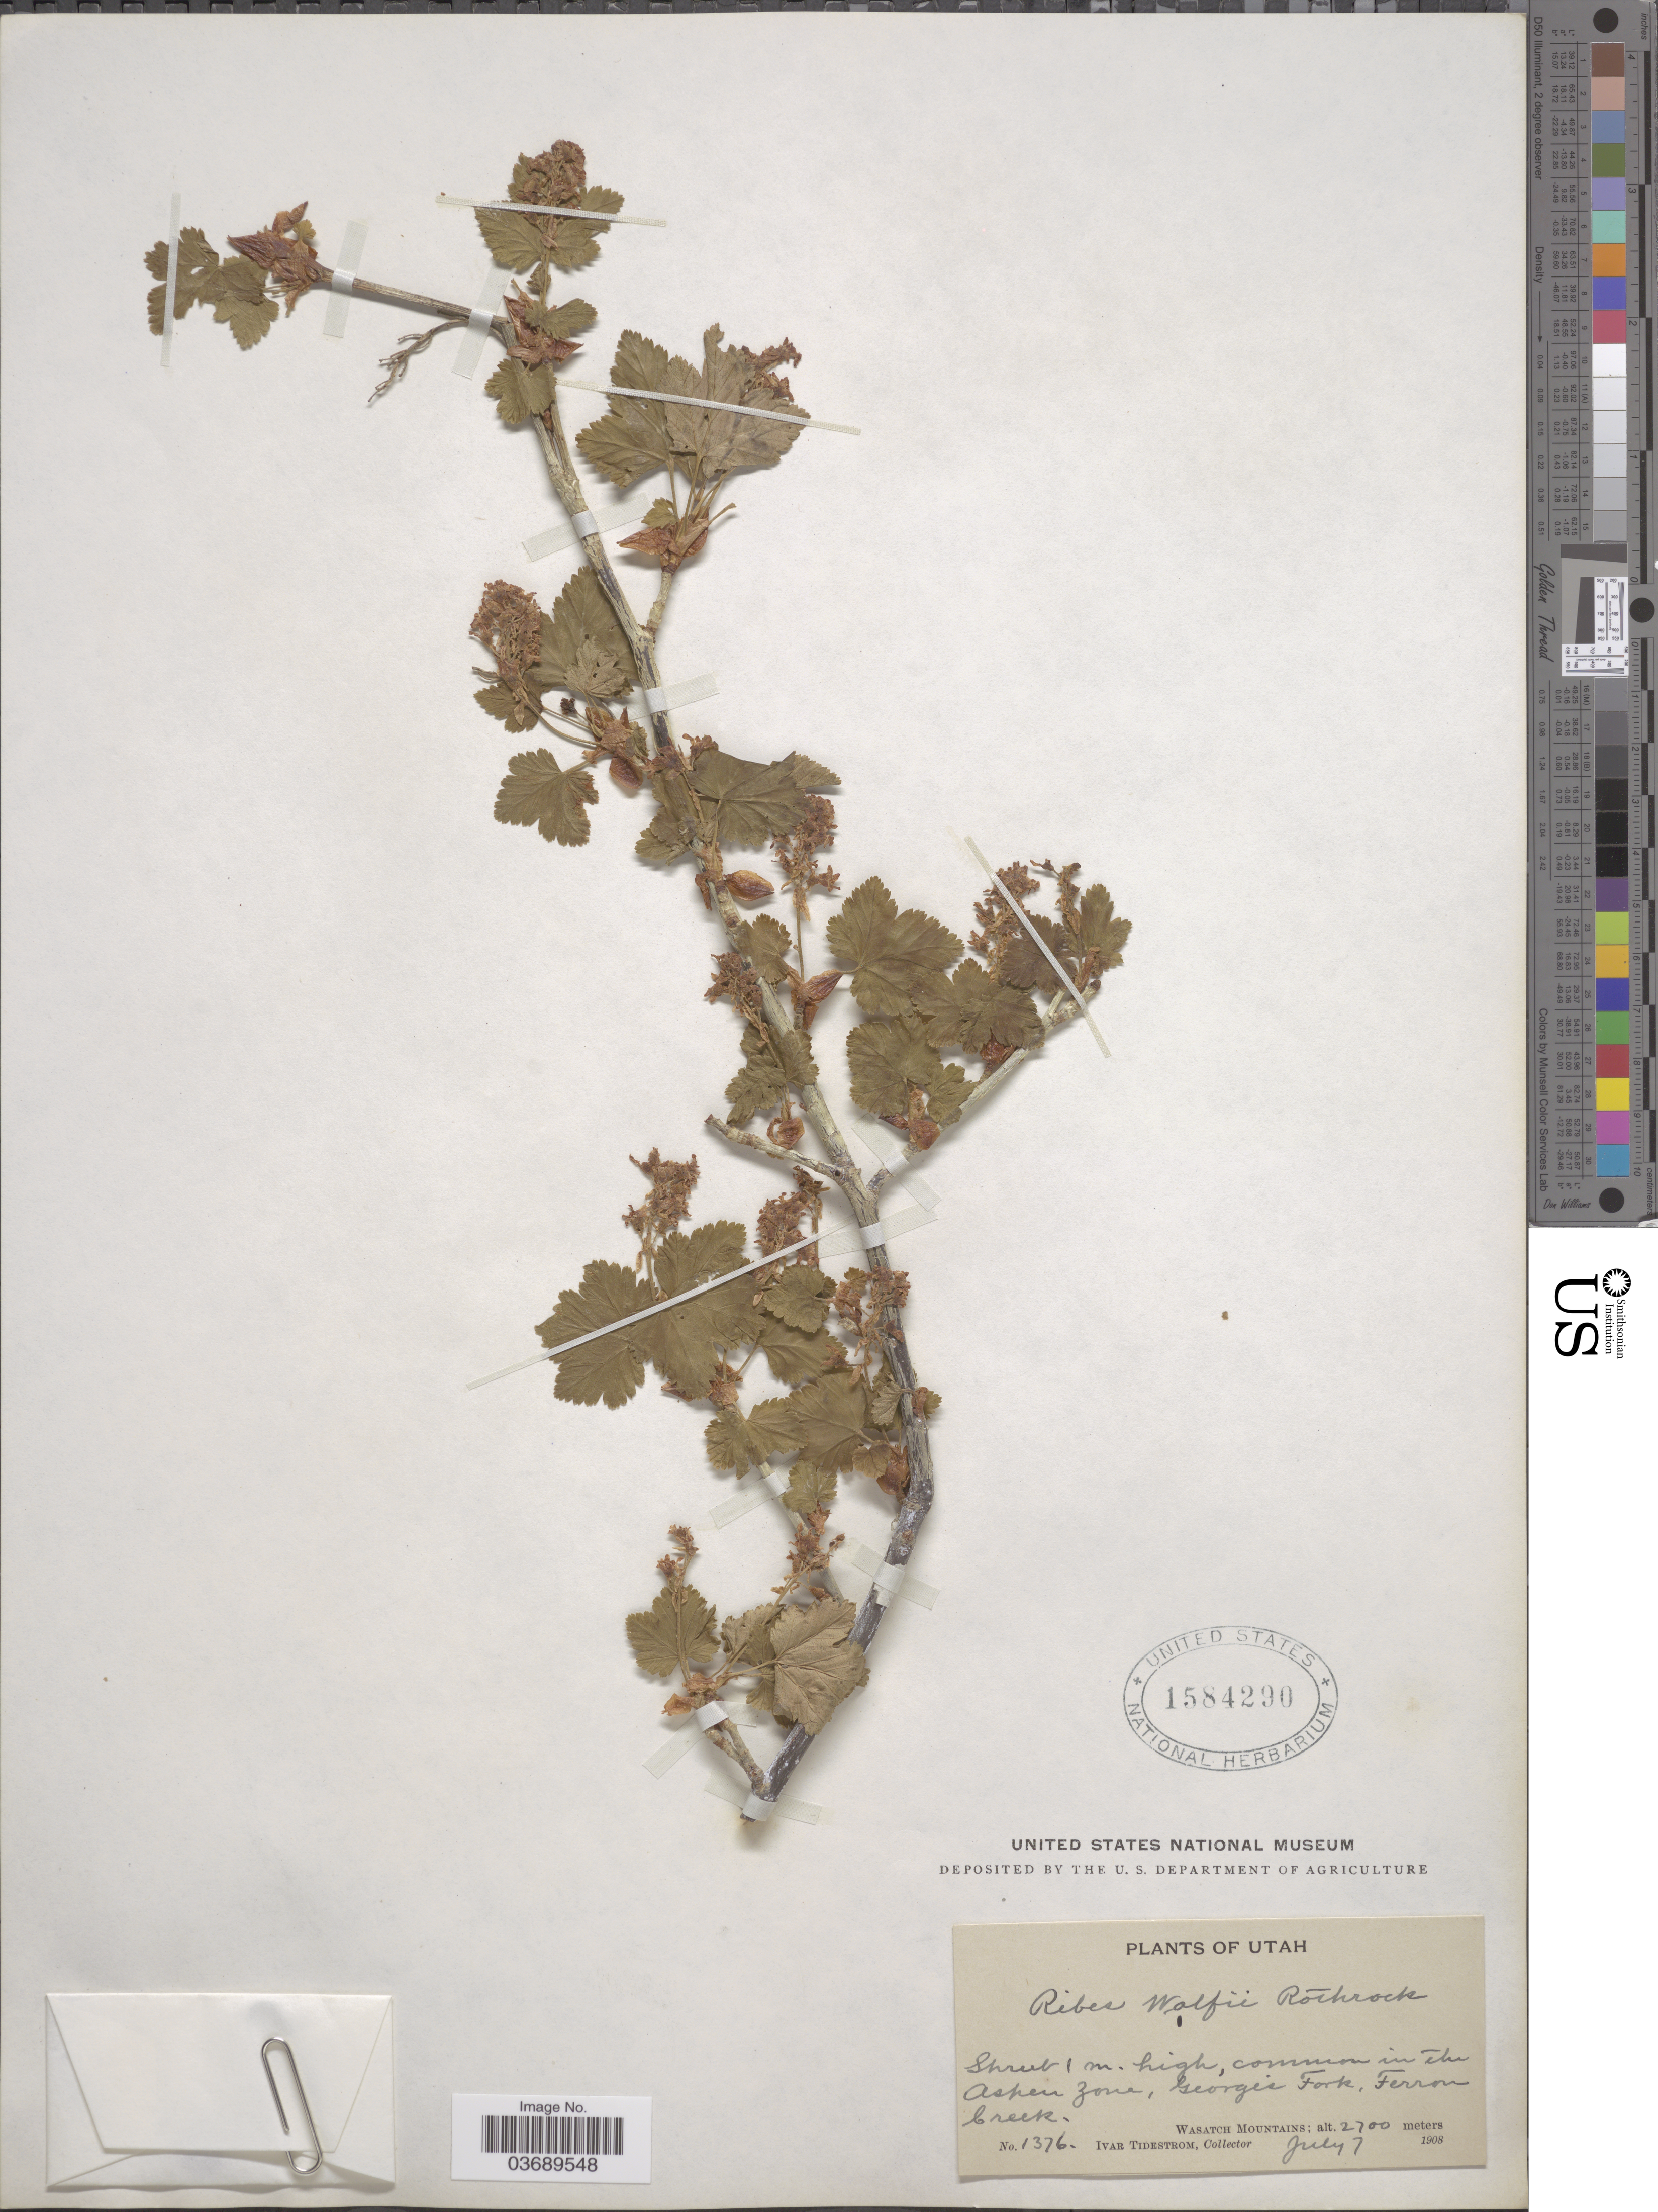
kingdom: Plantae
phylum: Tracheophyta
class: Magnoliopsida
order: Saxifragales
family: Grossulariaceae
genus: Ribes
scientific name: Ribes wolfii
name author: Rothr.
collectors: I. F. Tidestrom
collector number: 1376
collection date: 1908-07-07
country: United States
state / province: Utah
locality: The Aspen Zone, George's Fork, Ferron Creek. Wasatch Mountains.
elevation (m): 2700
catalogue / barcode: US 1584290